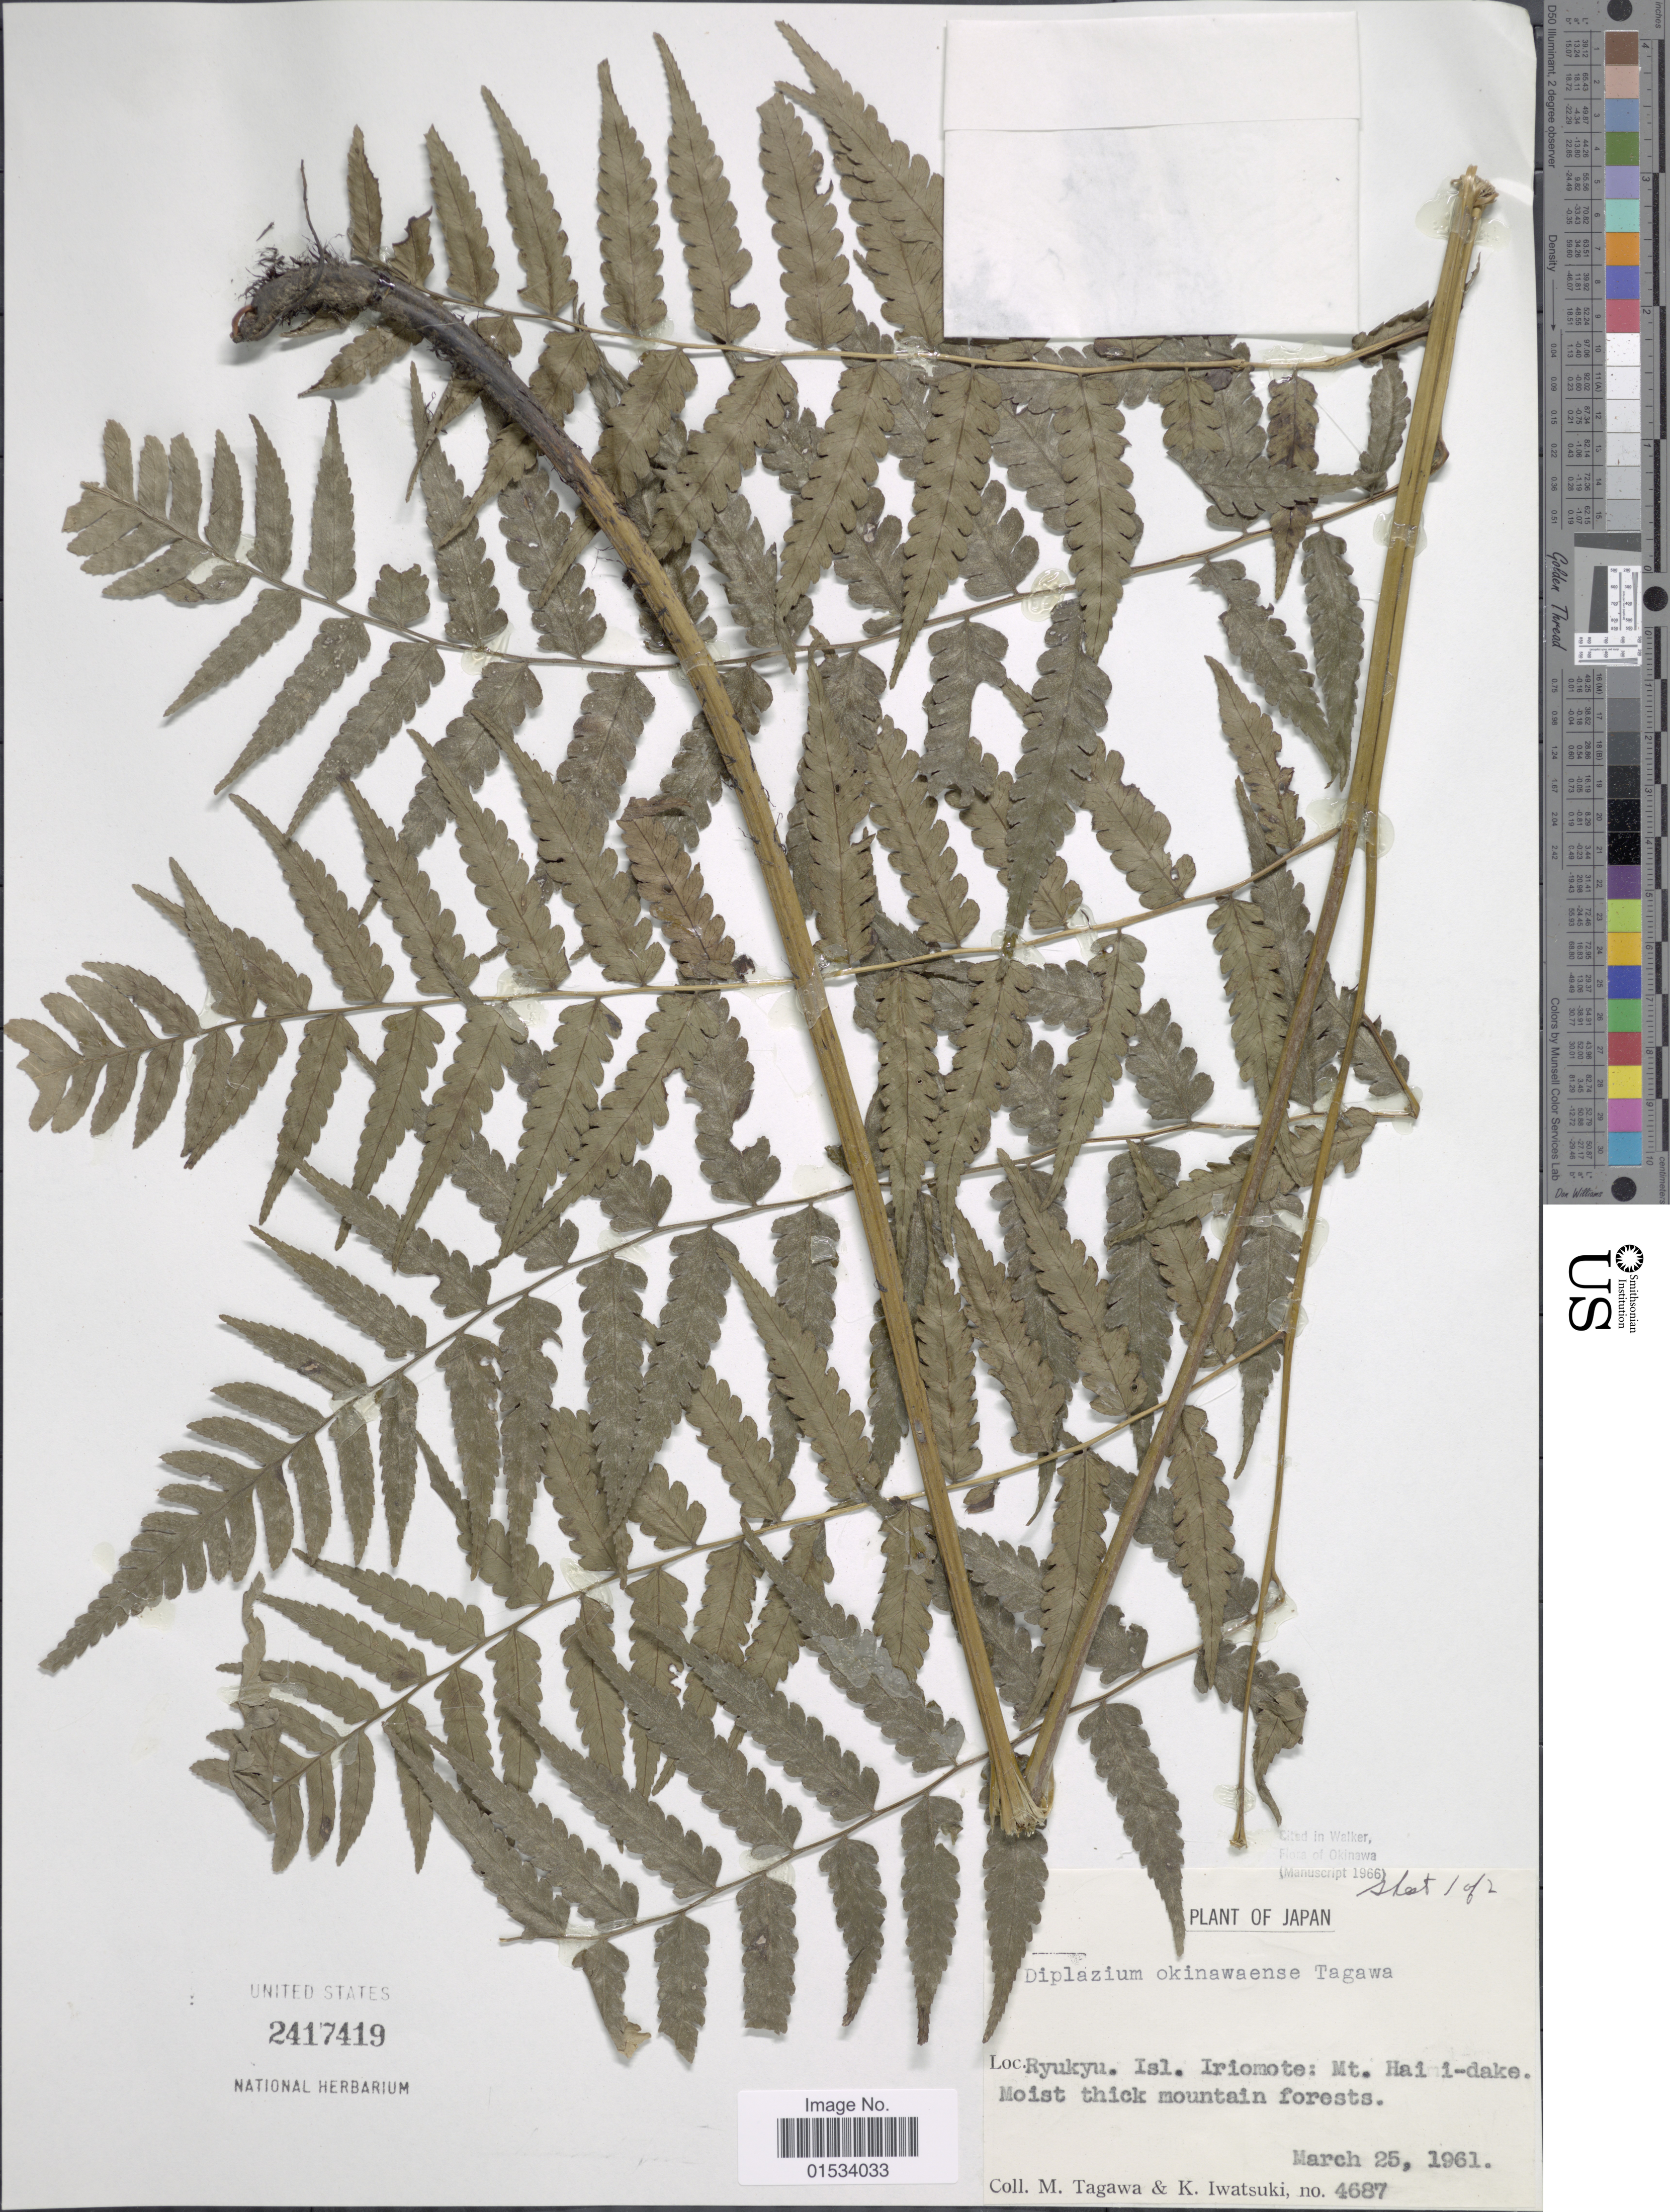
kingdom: Plantae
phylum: Tracheophyta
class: Polypodiopsida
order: Polypodiales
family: Athyriaceae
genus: Diplazium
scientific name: Diplazium okinawaense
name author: Tagawa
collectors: M. Tagawa & K. Iwatsuki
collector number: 4687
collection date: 1961-03-25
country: Japan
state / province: Okinawa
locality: Ryukyu. Isl. Iriomote: Mt. Haini-dake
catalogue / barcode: US 2417419